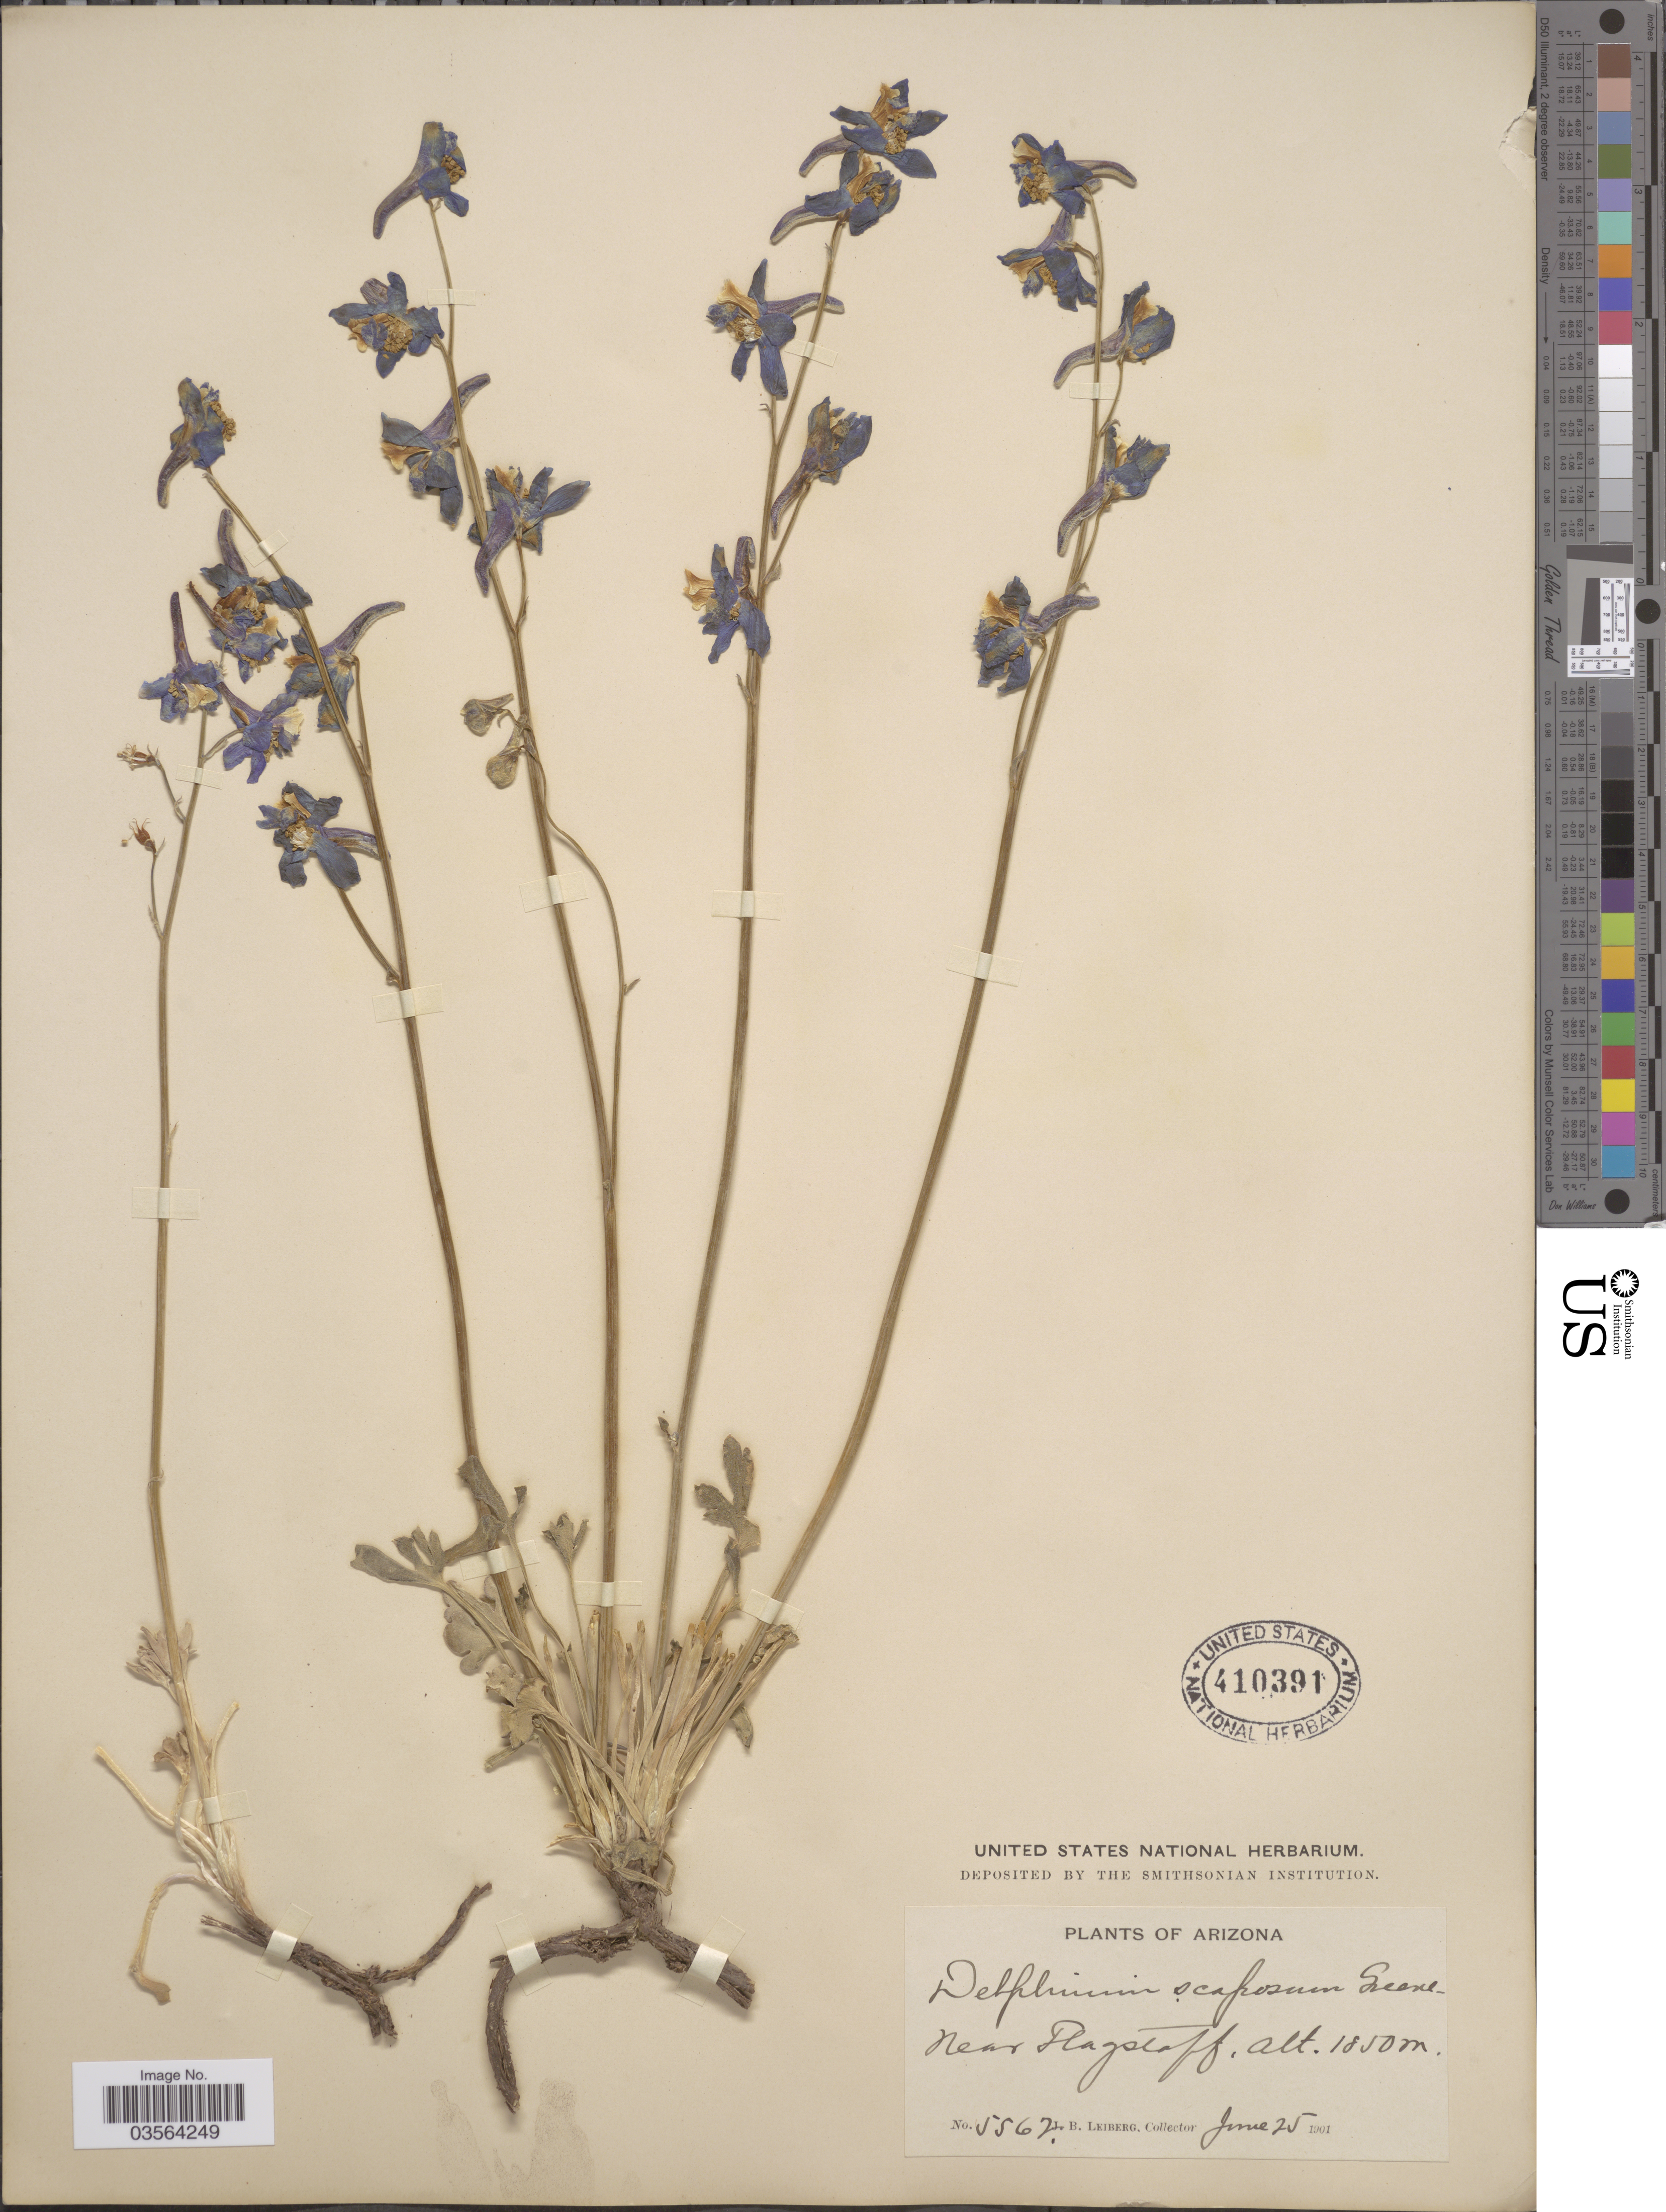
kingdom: Plantae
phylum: Tracheophyta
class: Magnoliopsida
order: Ranunculales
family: Ranunculaceae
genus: Delphinium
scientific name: Delphinium scaposum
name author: Greene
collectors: J. B. Leiberg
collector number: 5562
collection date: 1901-06-25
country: United States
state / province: Arizona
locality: Near Flagstaff.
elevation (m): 1850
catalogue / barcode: US 410391